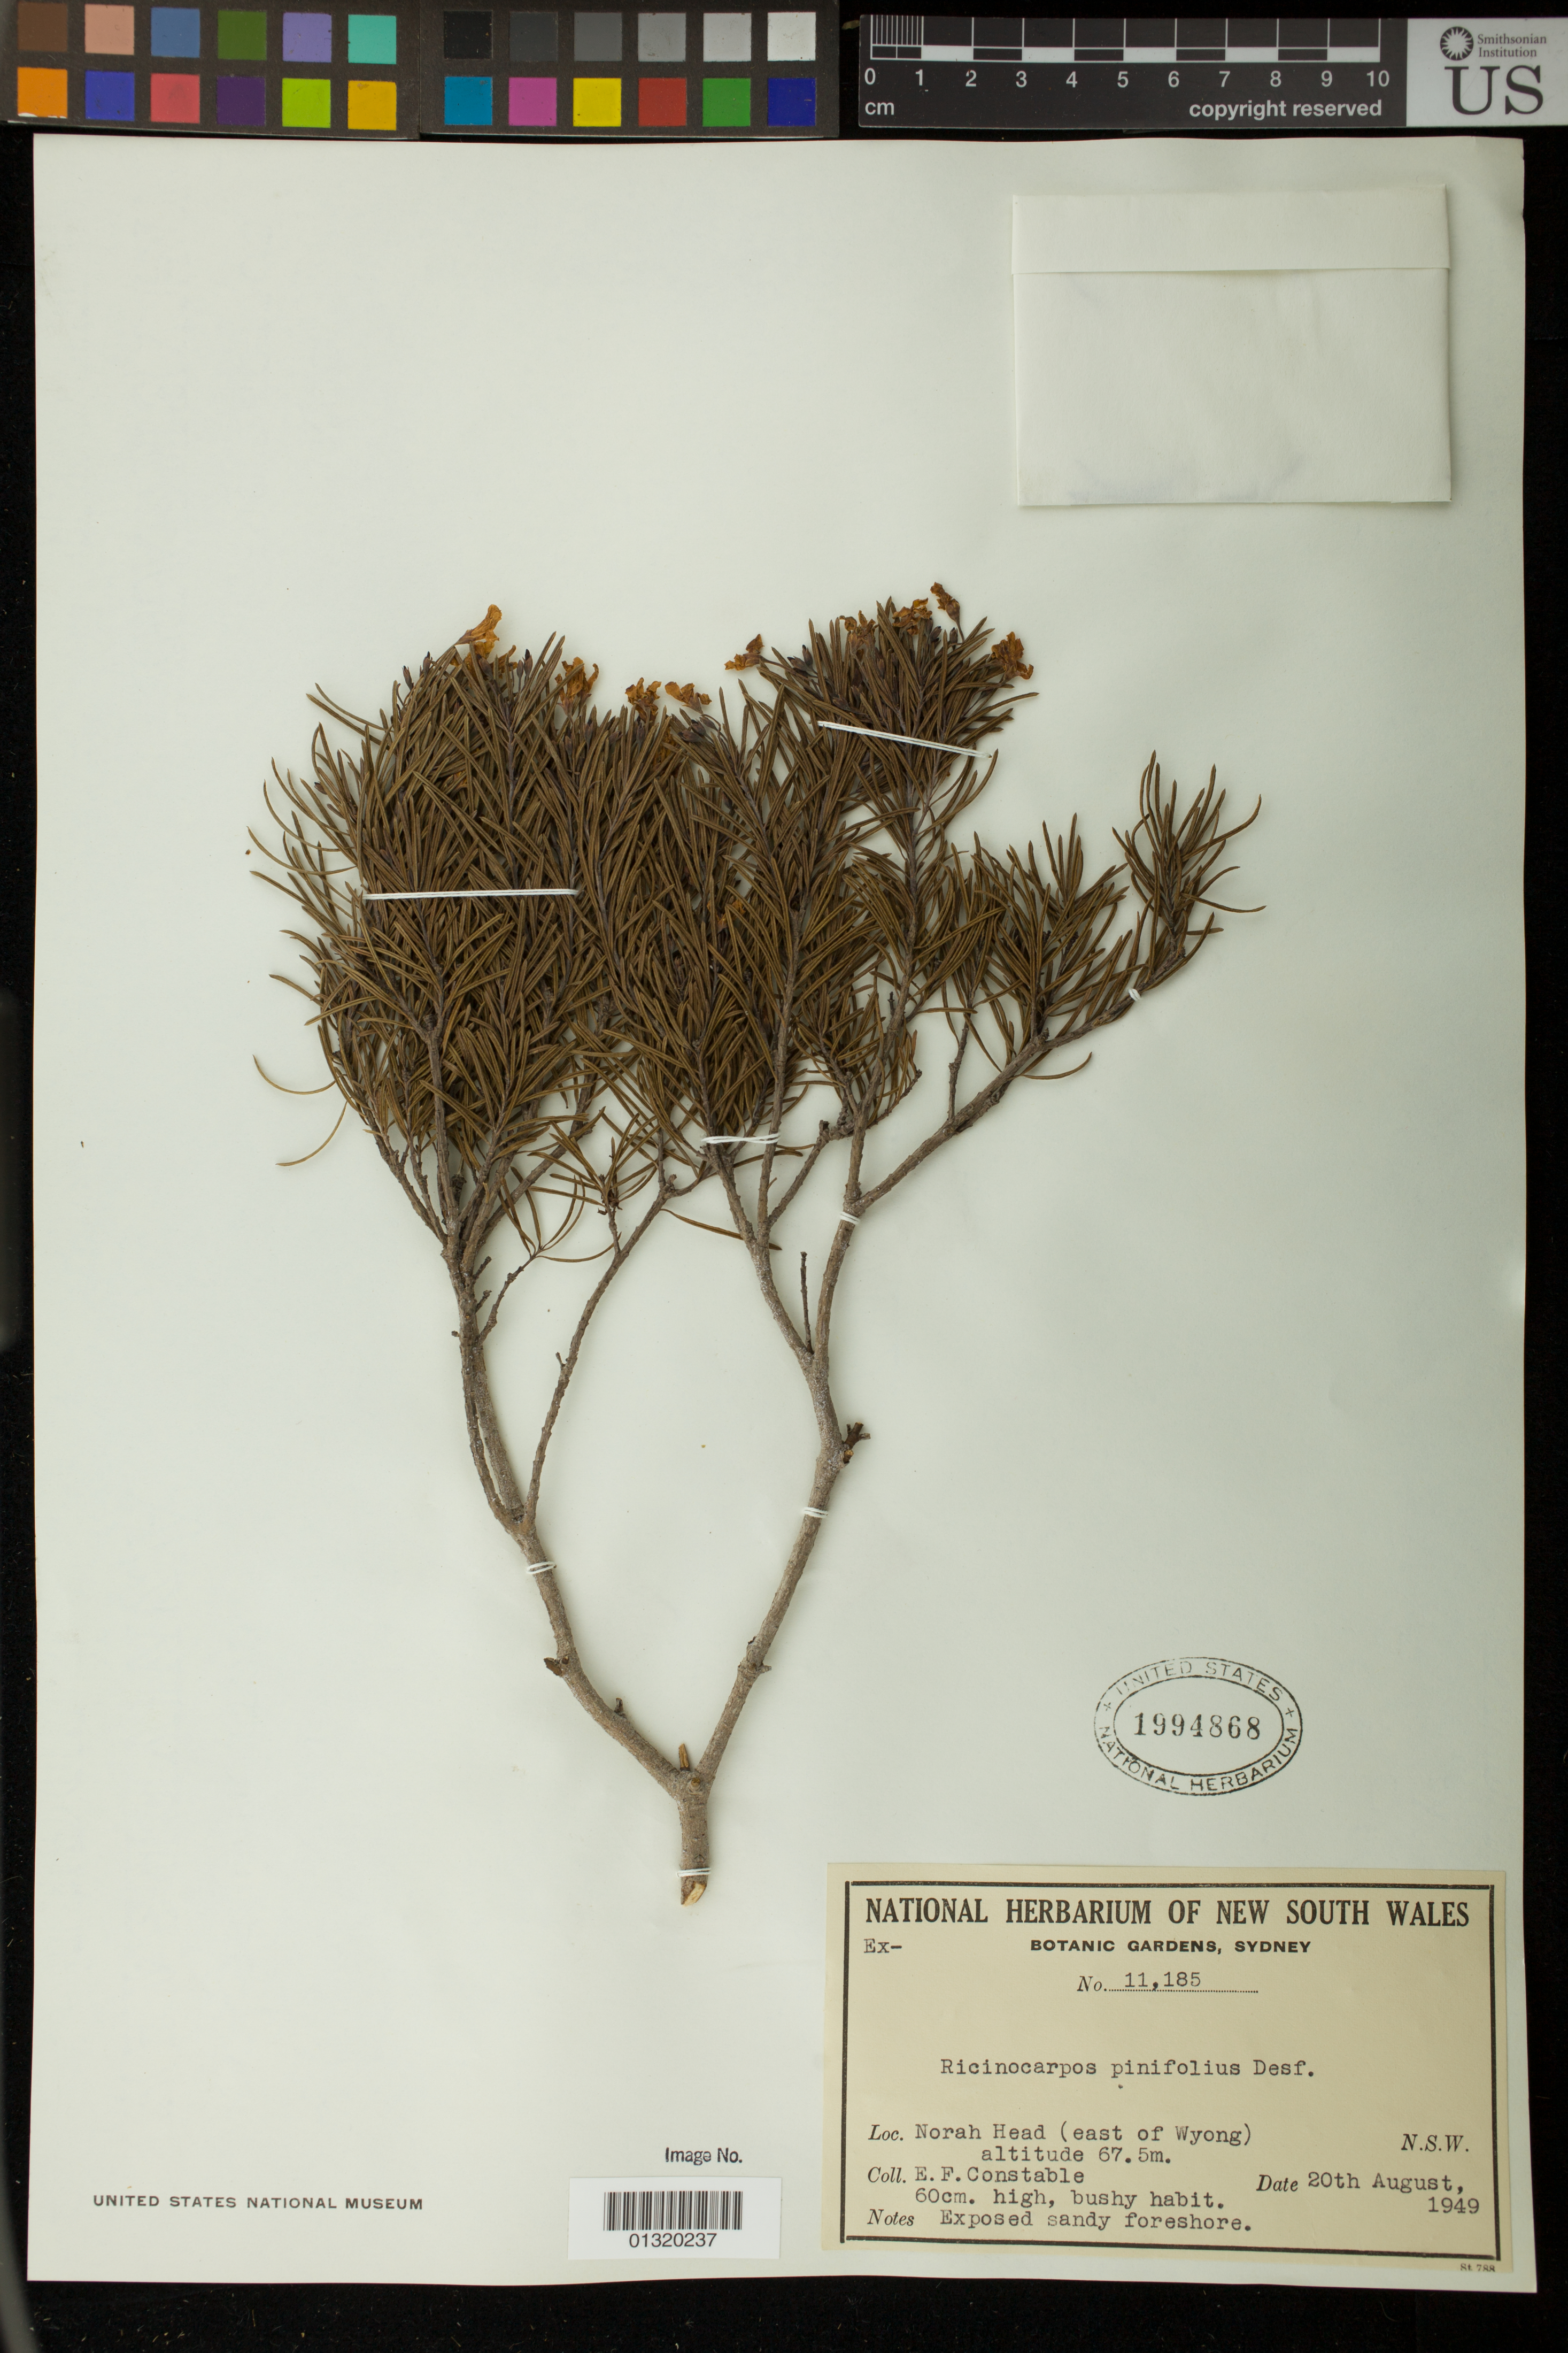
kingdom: Plantae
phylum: Tracheophyta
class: Magnoliopsida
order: Malpighiales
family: Euphorbiaceae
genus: Ricinocarpos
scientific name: Ricinocarpos pinifolius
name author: Desf.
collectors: E. F. Constable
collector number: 11185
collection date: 1949-08-20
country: Australia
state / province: New South Wales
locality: Norah Head (east of Wyong)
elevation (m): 67.5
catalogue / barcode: US 1994868